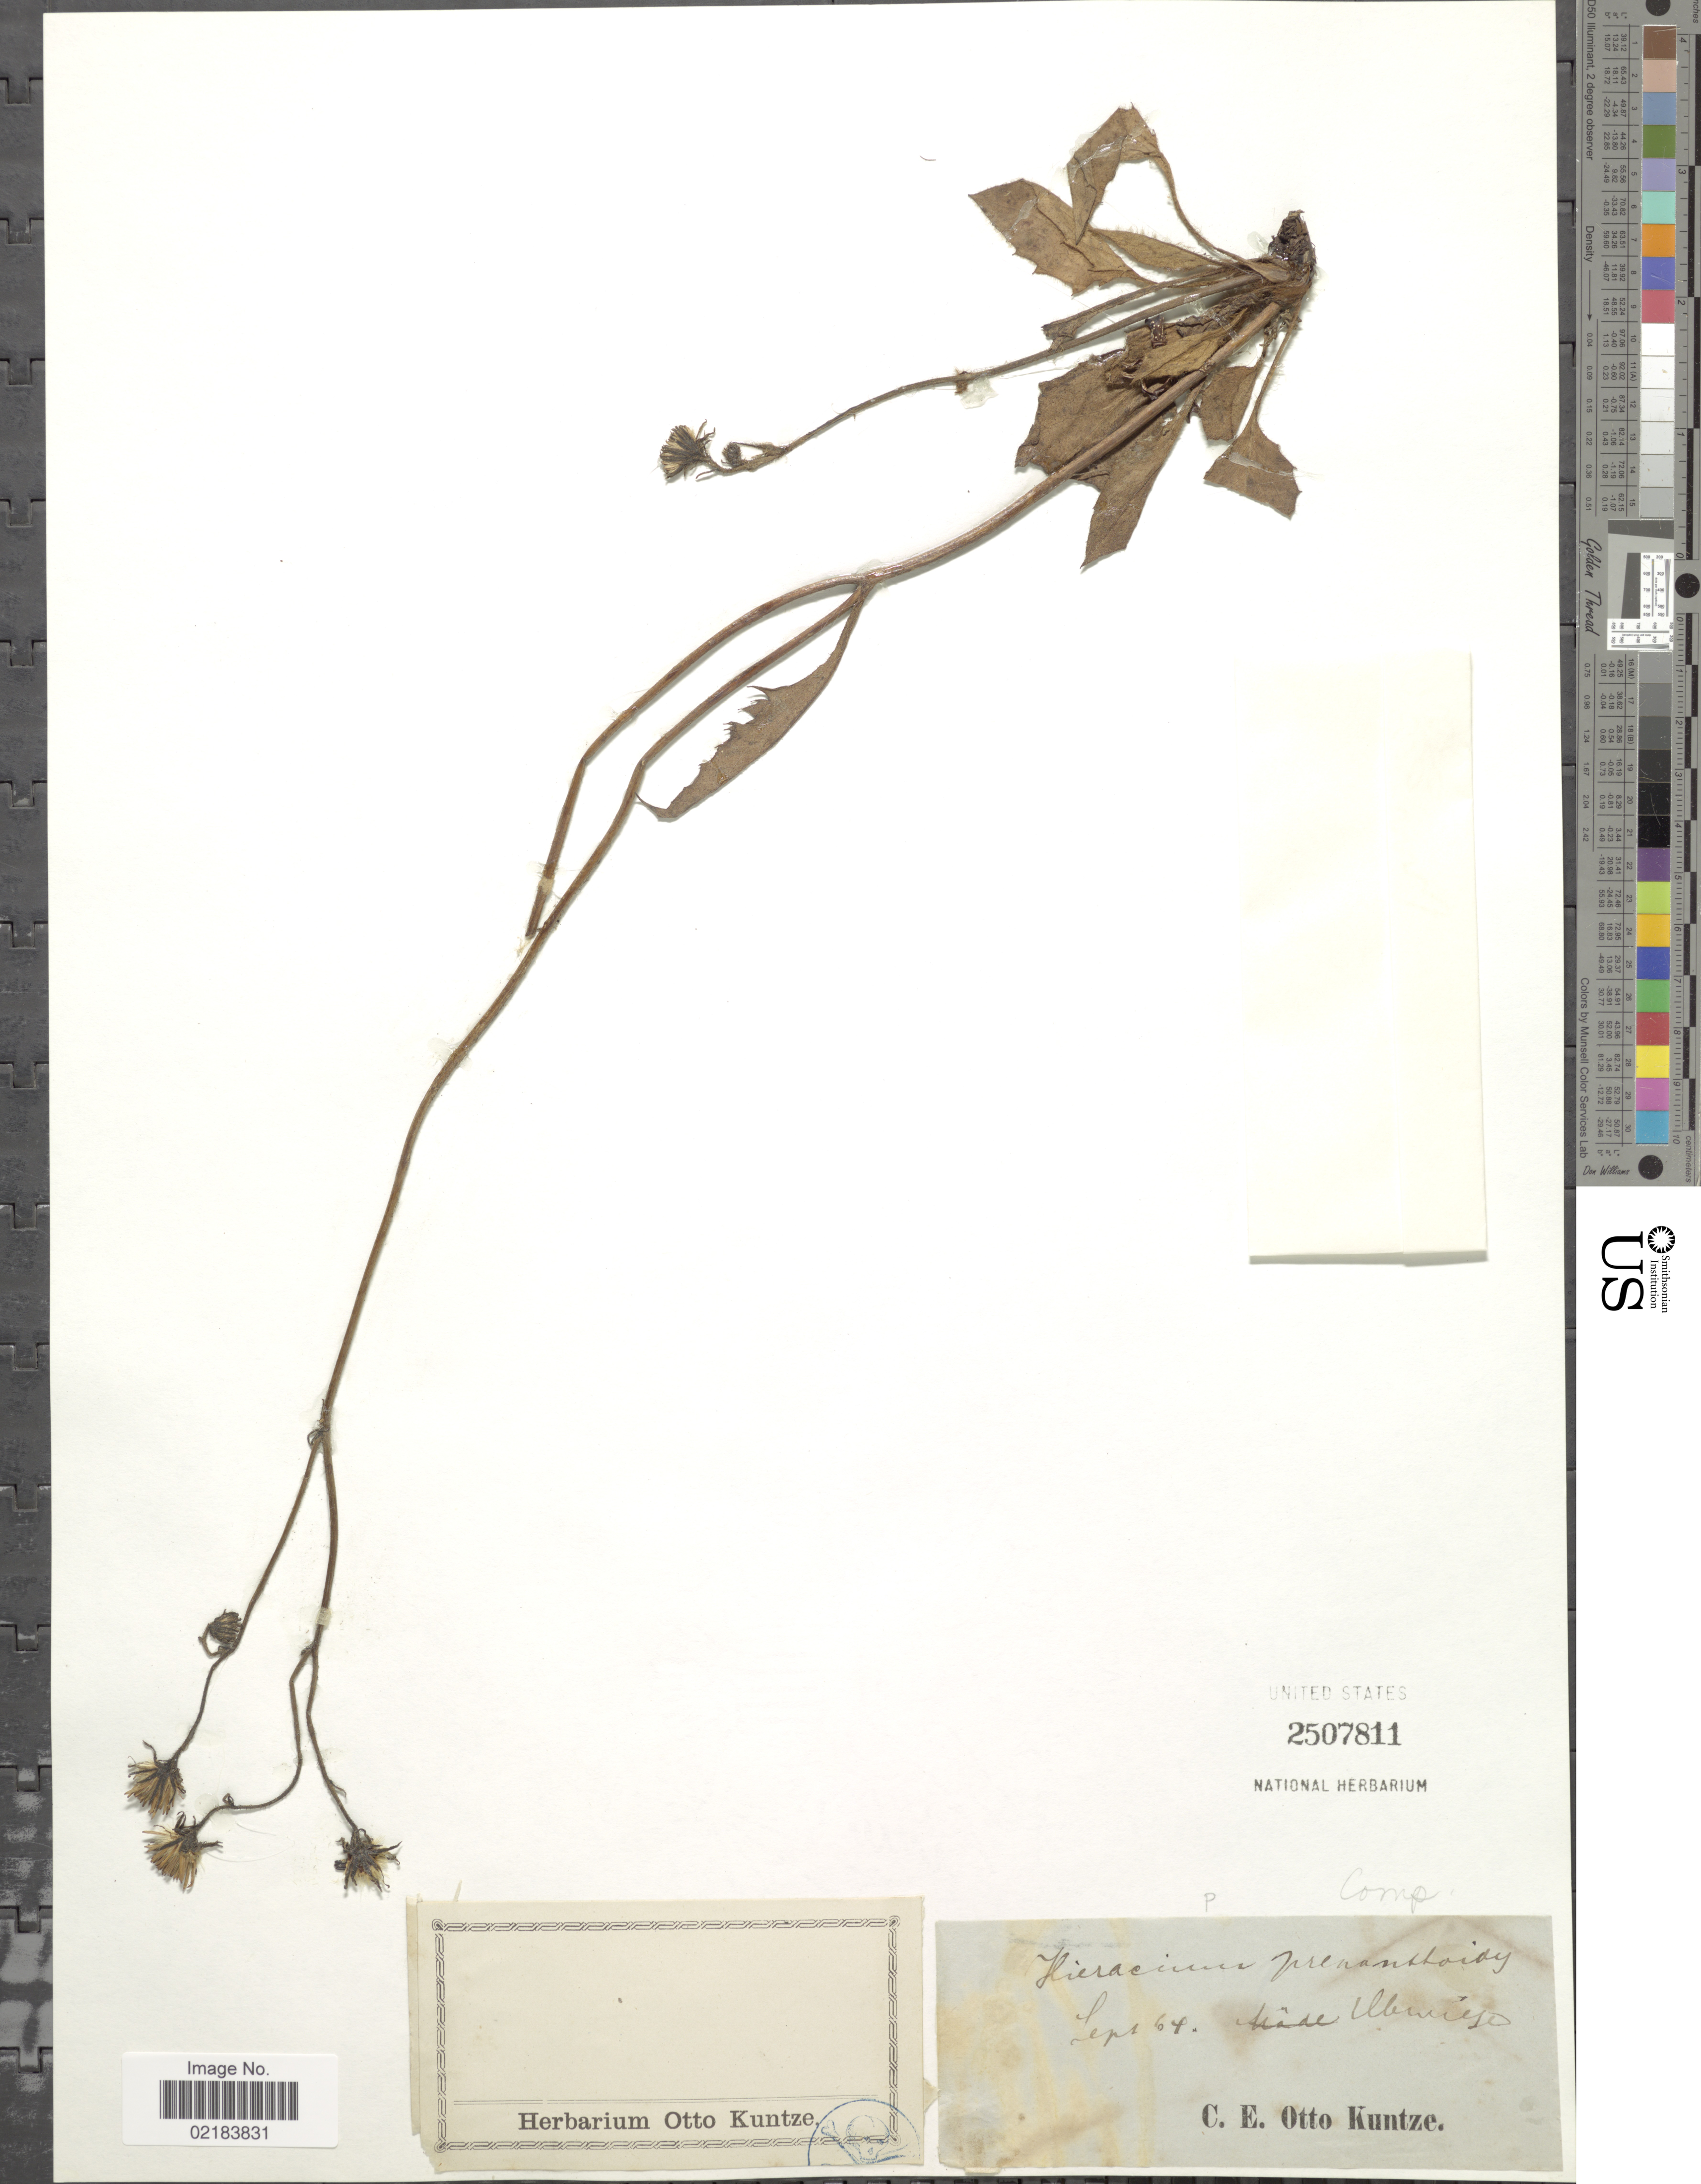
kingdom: Plantae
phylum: Tracheophyta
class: Magnoliopsida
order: Asterales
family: Asteraceae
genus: Hieracium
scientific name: Hieracium prenanthoides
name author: Vill.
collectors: C.E.O. Kuntze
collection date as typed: Transcribed d/m/y: /9/64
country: Germany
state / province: Sachsen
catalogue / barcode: US 2507811